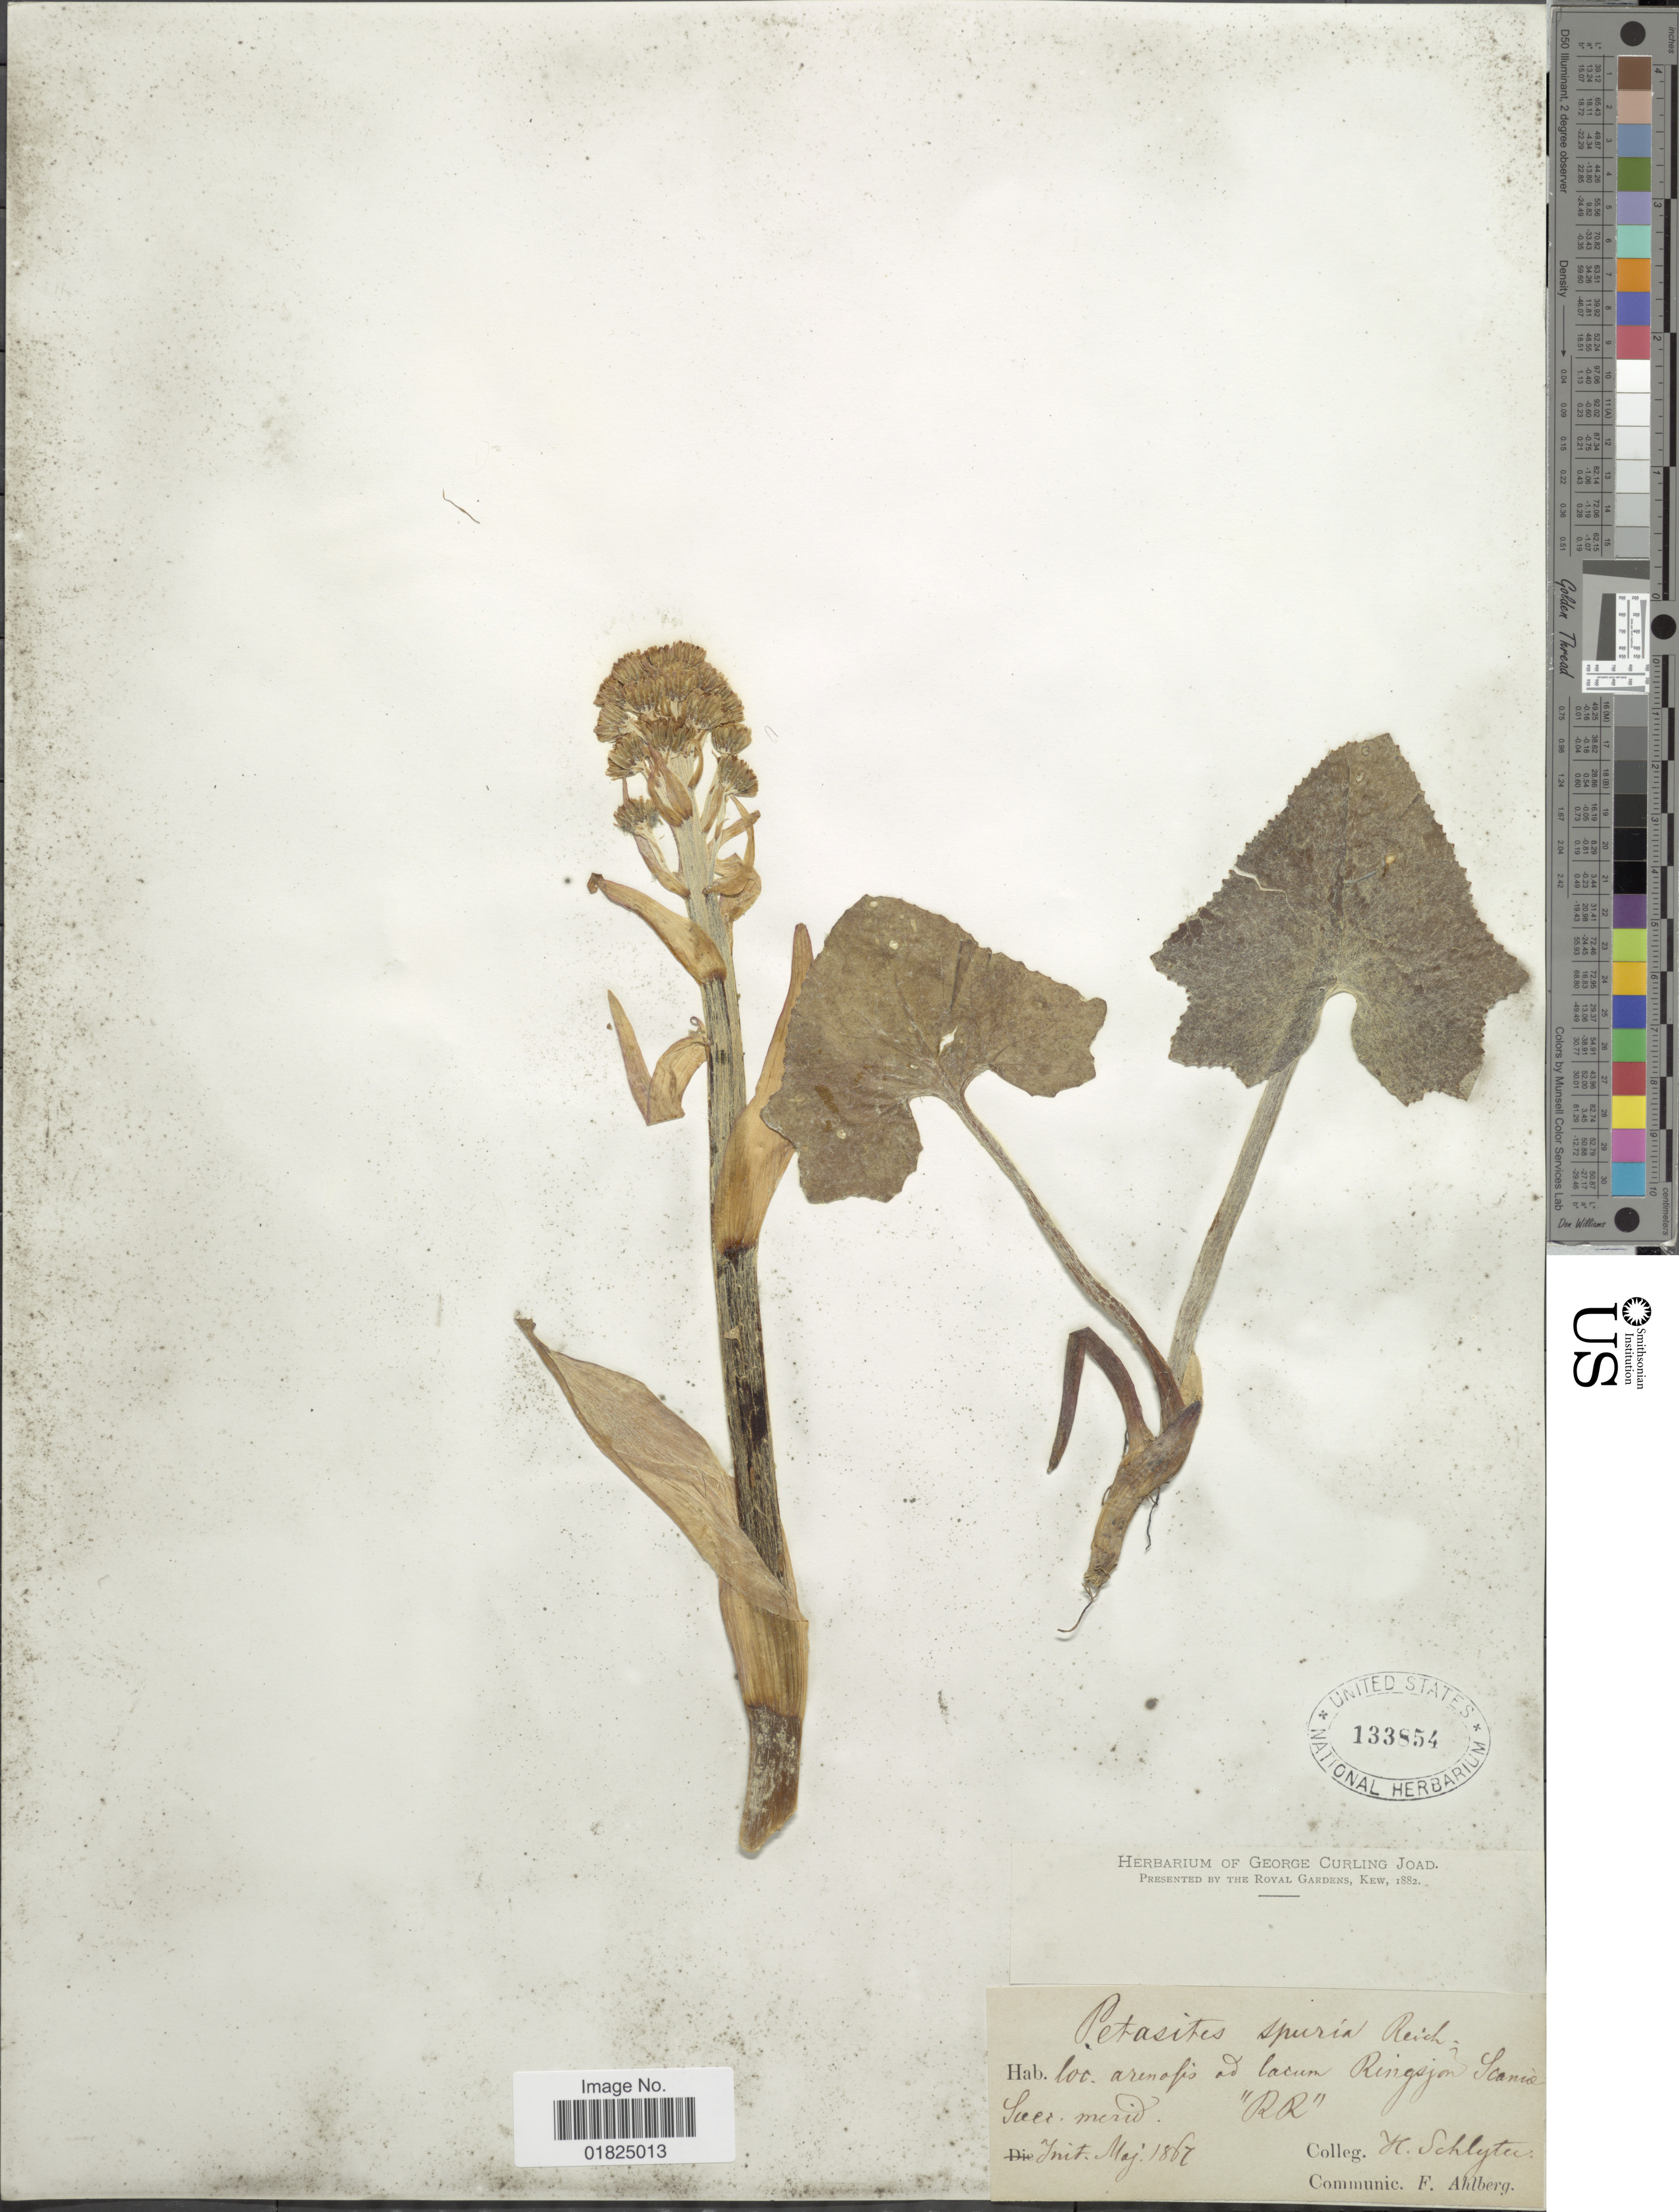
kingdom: Plantae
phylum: Tracheophyta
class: Magnoliopsida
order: Asterales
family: Asteraceae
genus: Petasites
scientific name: Petasites spurius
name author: (Retz.) Rchb.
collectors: H. Schlyter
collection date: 1867-05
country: Sweden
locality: Loc. arenofis ad lacum Ringsjon Scania. Suec merid.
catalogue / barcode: US 133854